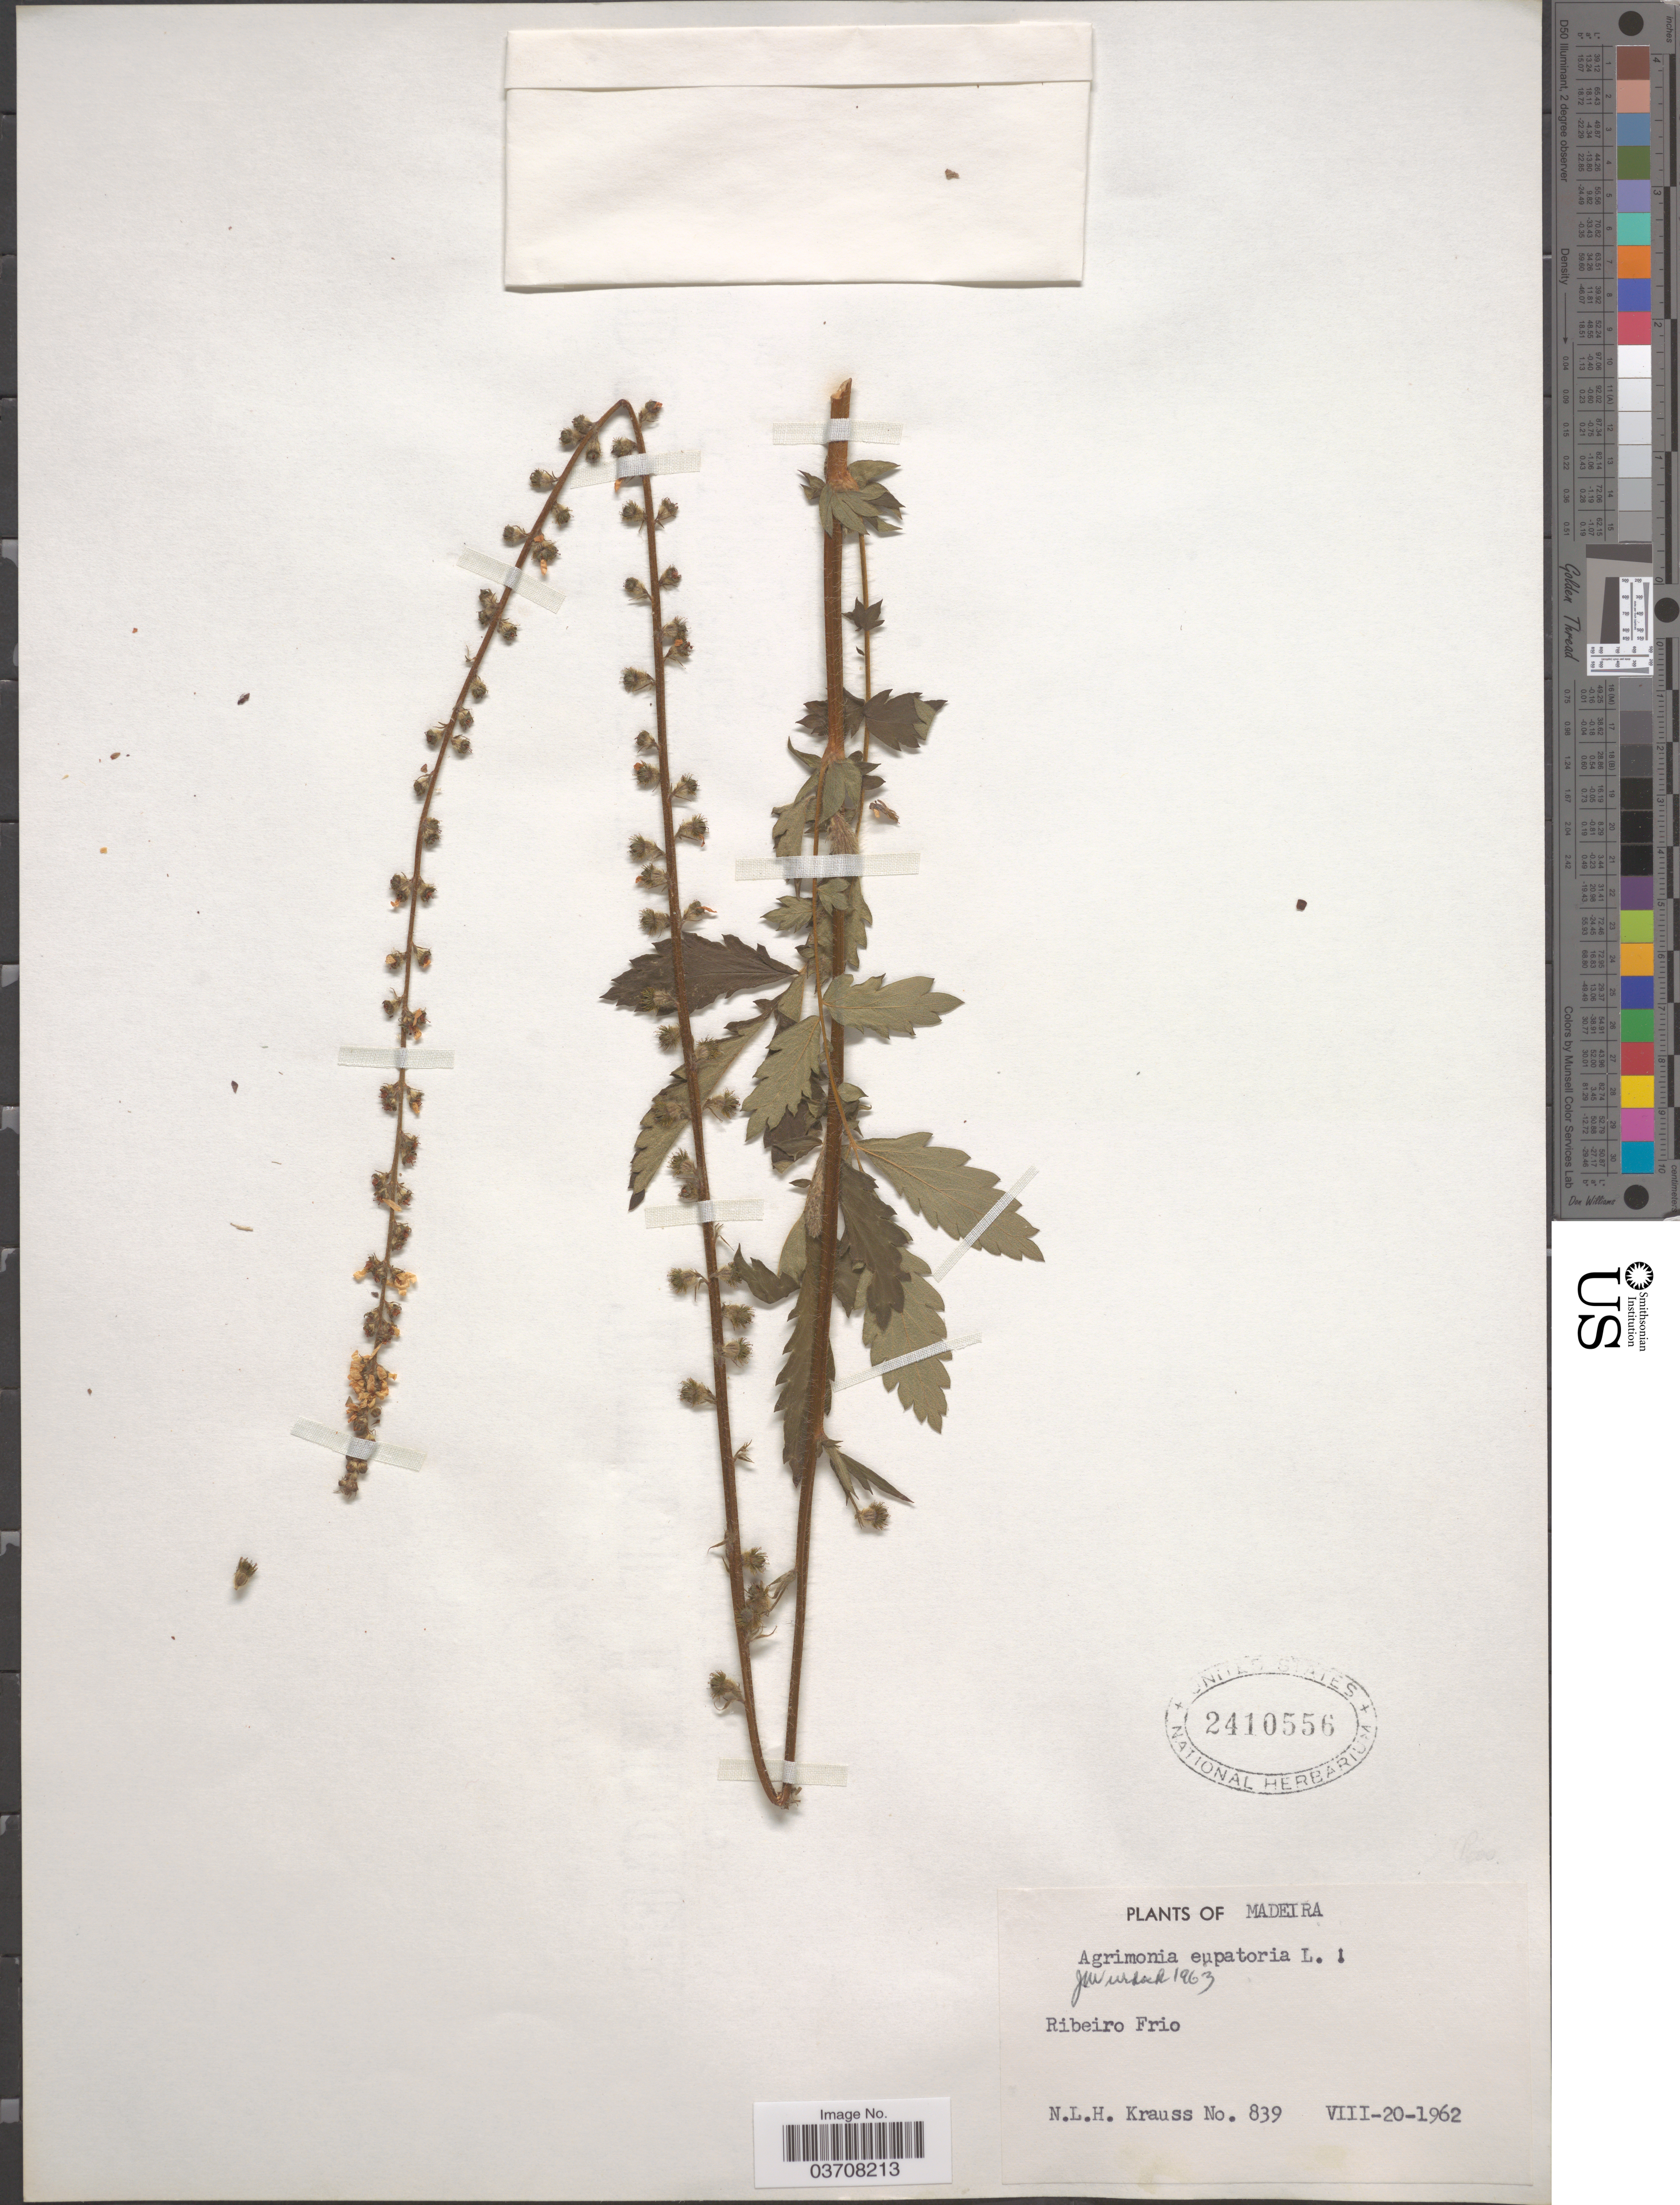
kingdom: Plantae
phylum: Tracheophyta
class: Magnoliopsida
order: Rosales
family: Rosaceae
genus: Agrimonia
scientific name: Agrimonia eupatoria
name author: L.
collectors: N. Krauss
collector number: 839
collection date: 1962-08-20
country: Portugal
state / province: Madeira (Aut. Reg.)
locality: Ribeiro Frio.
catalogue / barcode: US 2410556